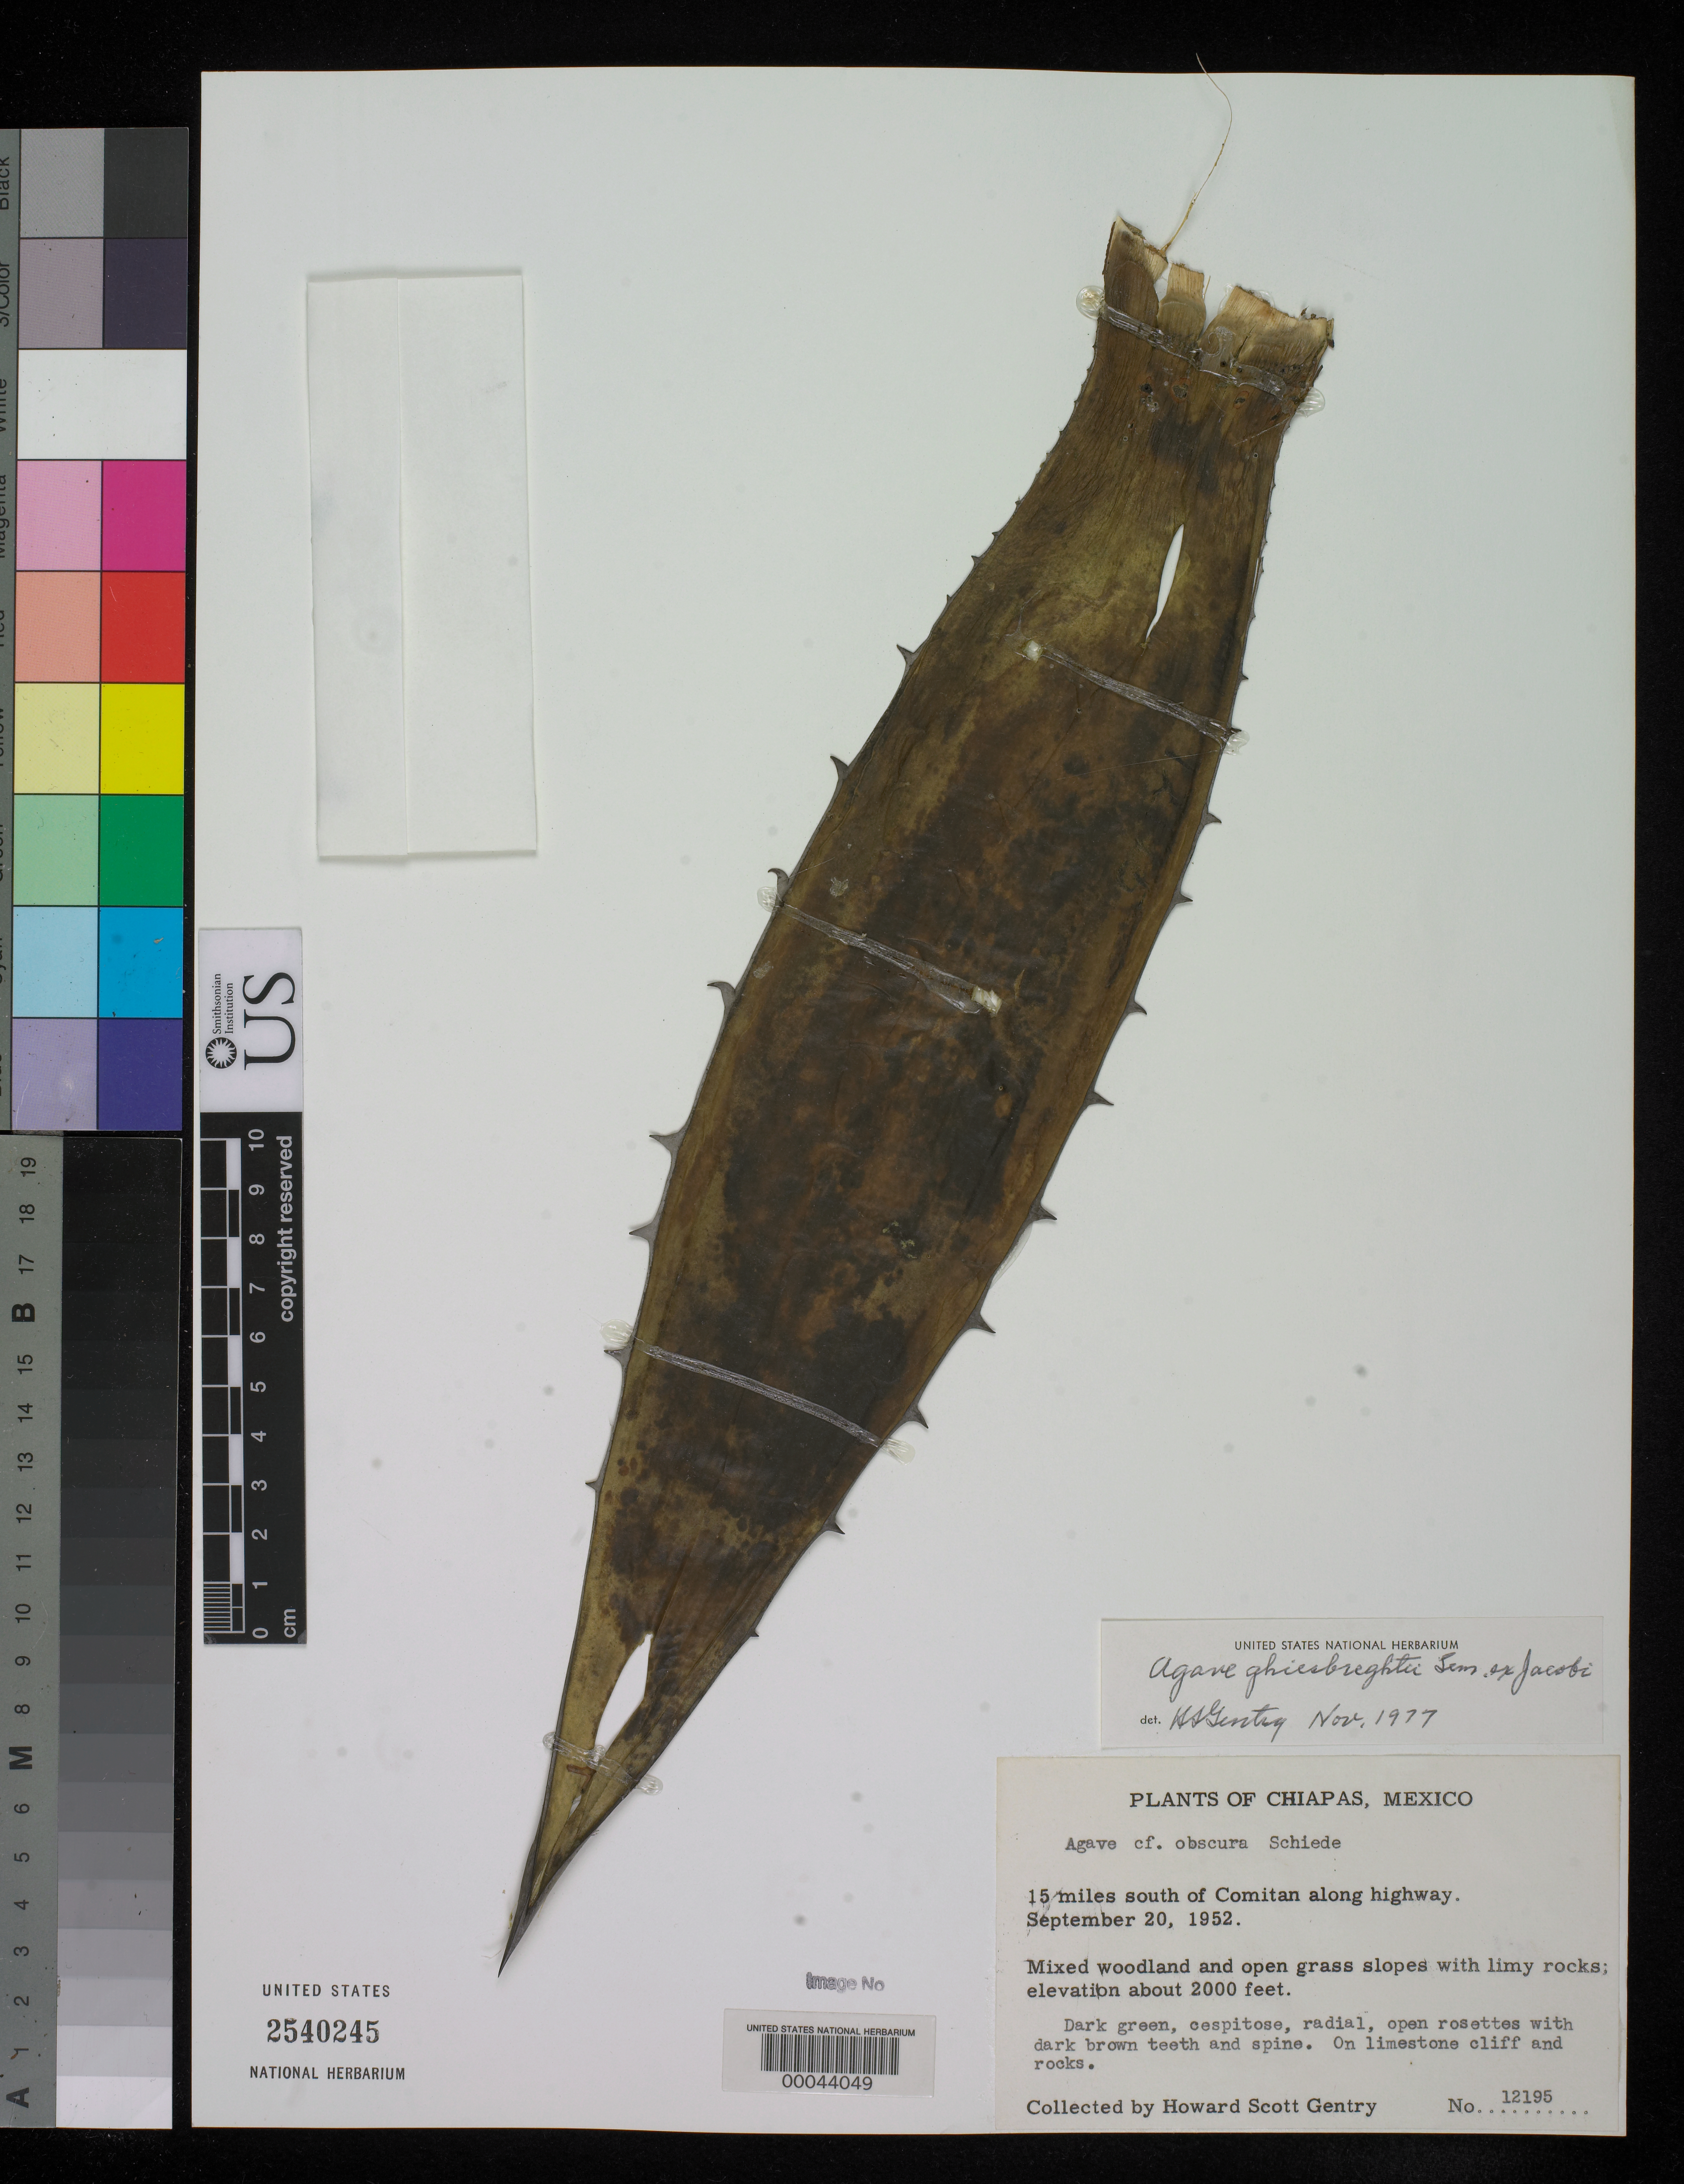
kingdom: Plantae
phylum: Tracheophyta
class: Liliopsida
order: Asparagales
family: Asparagaceae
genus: Agave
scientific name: Agave ghiesbrechtii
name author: K. Koch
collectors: H. S. Gentry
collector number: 12195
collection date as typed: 20 Sep 1952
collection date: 1952-09-20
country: Mexico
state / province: Chiapas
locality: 15 mi S of Comitan along highway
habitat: Mixed woodland & open grass slopes w/limy rocks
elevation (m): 610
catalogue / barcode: US 2540245